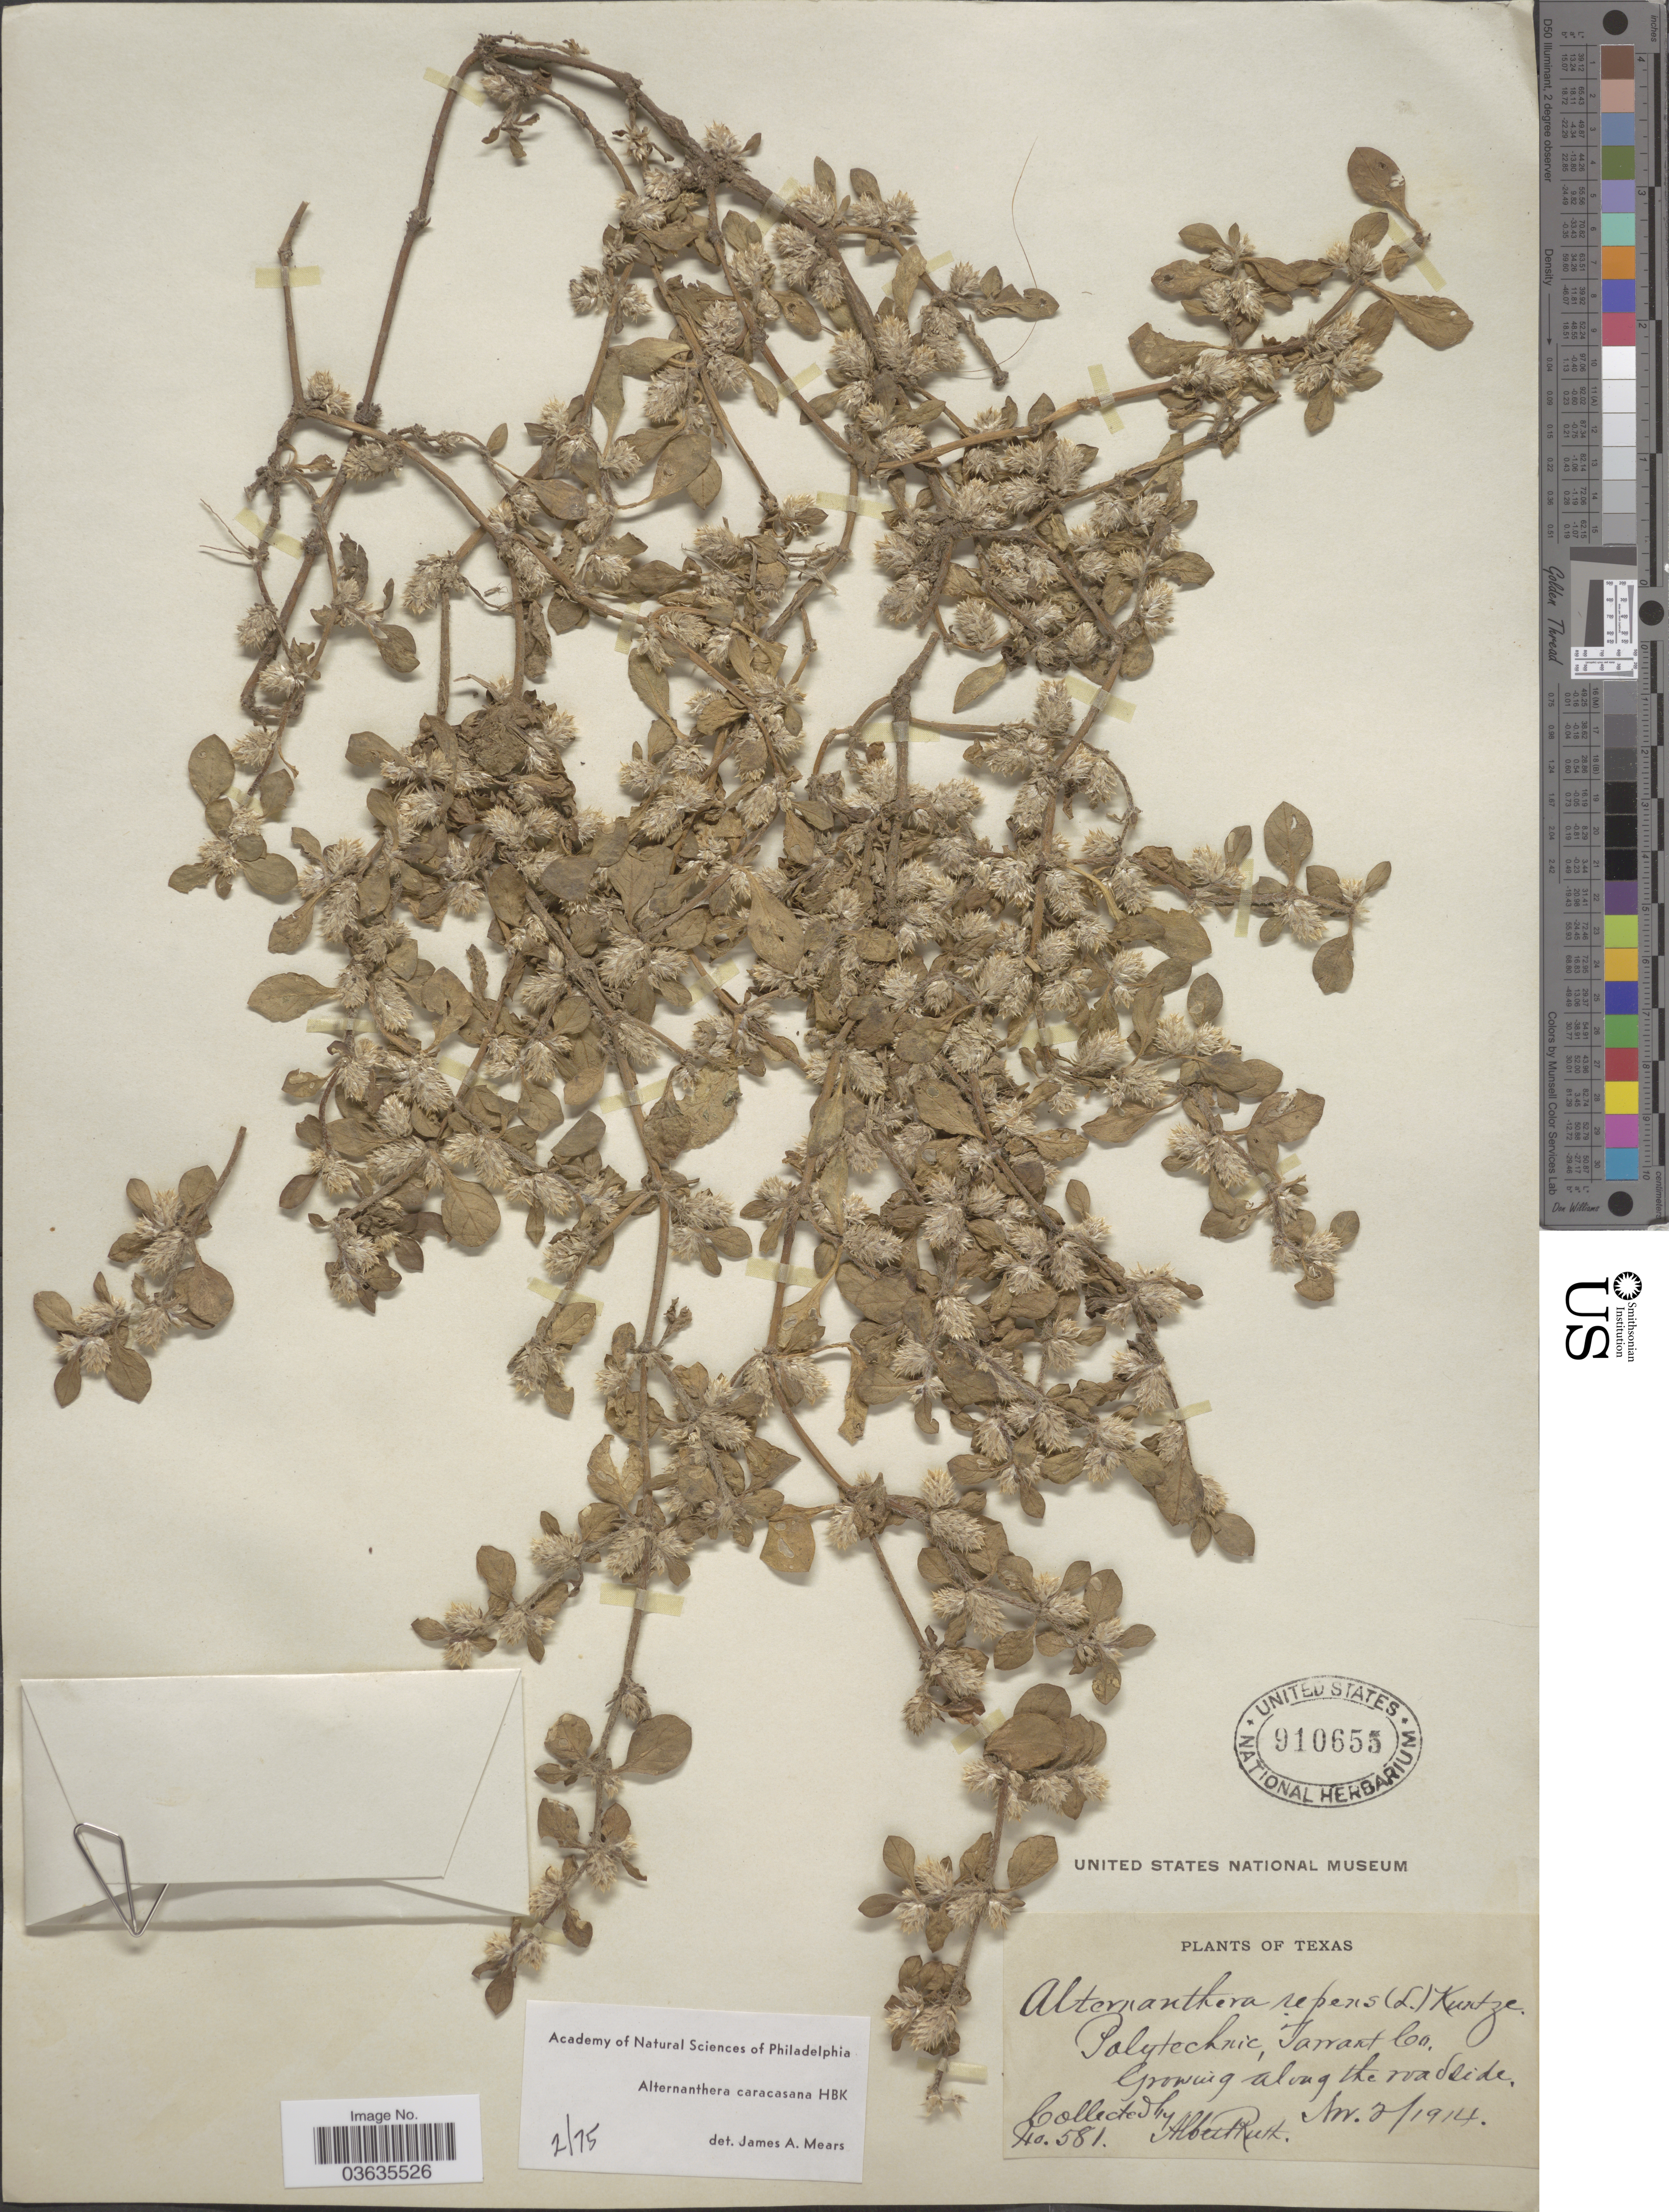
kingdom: Plantae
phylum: Tracheophyta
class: Magnoliopsida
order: Caryophyllales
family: Amaranthaceae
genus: Alternanthera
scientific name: Alternanthera caracasana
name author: Kunth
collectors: A. Ruth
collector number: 581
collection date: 1914-11-02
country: United States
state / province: Texas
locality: Polytechnic, Tarrant Co.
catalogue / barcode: US 910655